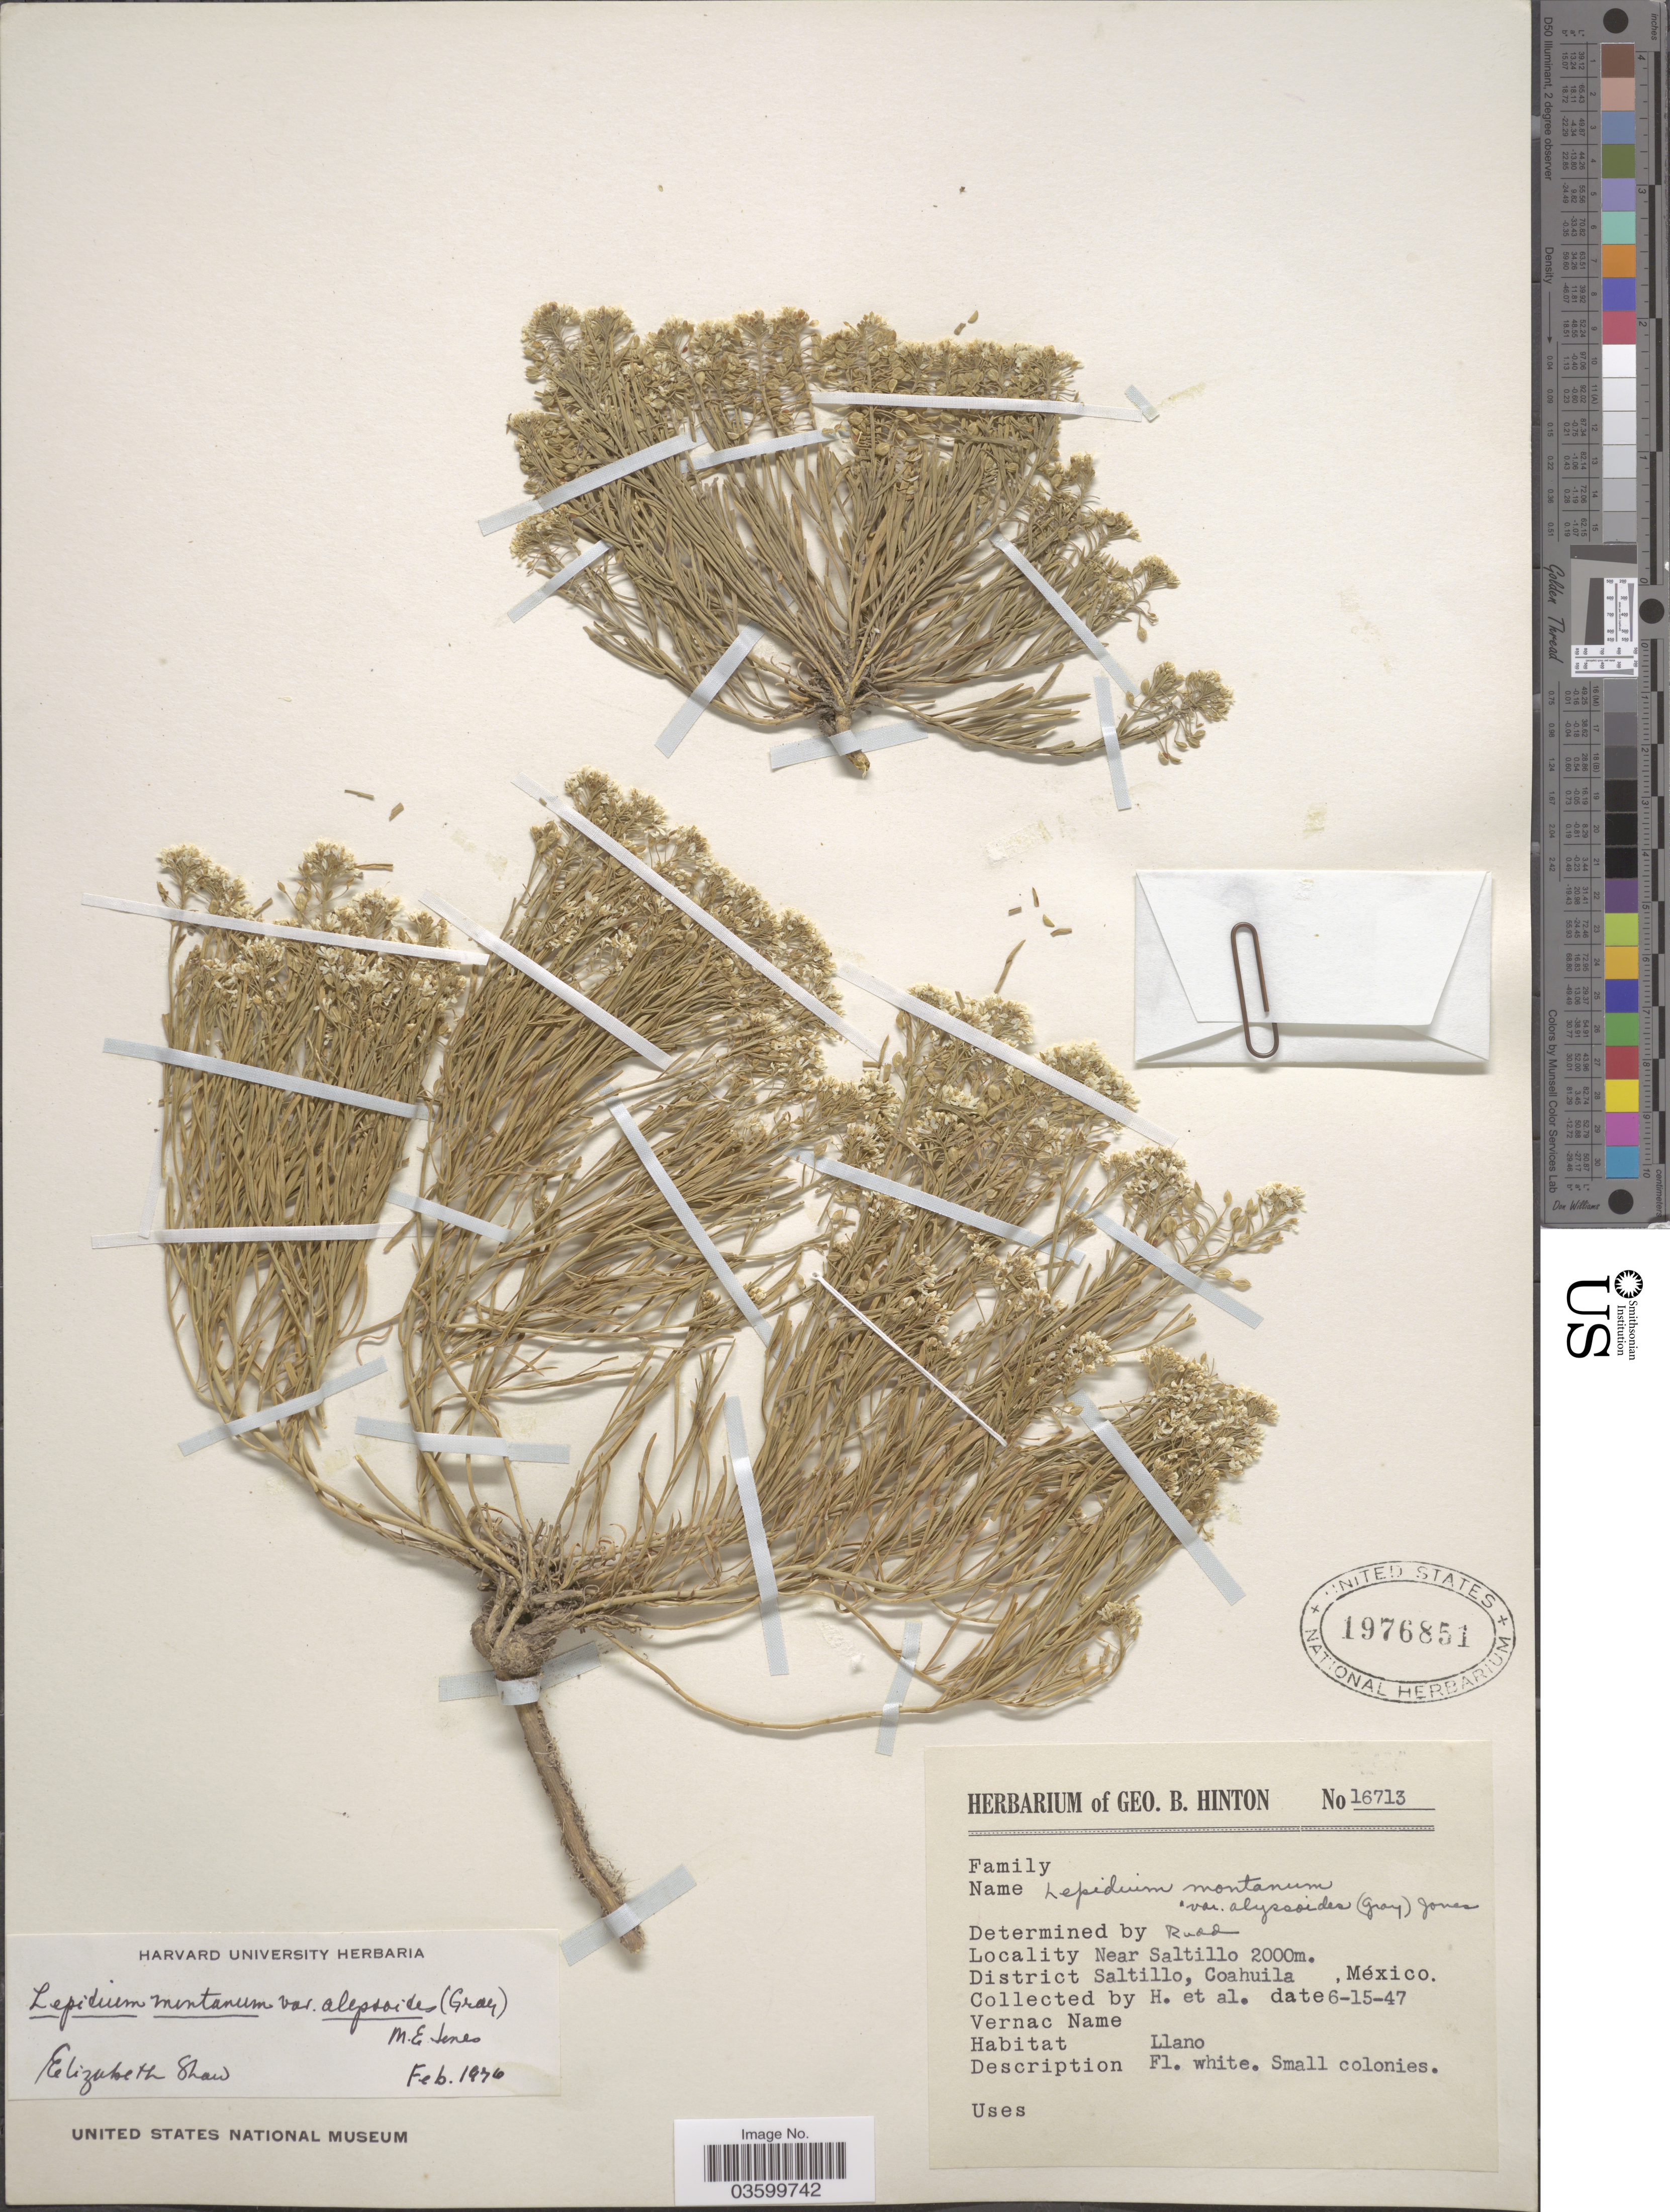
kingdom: Plantae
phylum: Tracheophyta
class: Magnoliopsida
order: Brassicales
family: Brassicaceae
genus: Lepidium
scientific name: Lepidium montanum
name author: Nutt.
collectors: G. B. Hinton & et al.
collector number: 16713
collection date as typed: Transcribed d/m/y: 15/6/47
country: Mexico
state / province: Coahuila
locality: Near Saltillo. District Saltillo.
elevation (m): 2000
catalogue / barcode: US 1976851